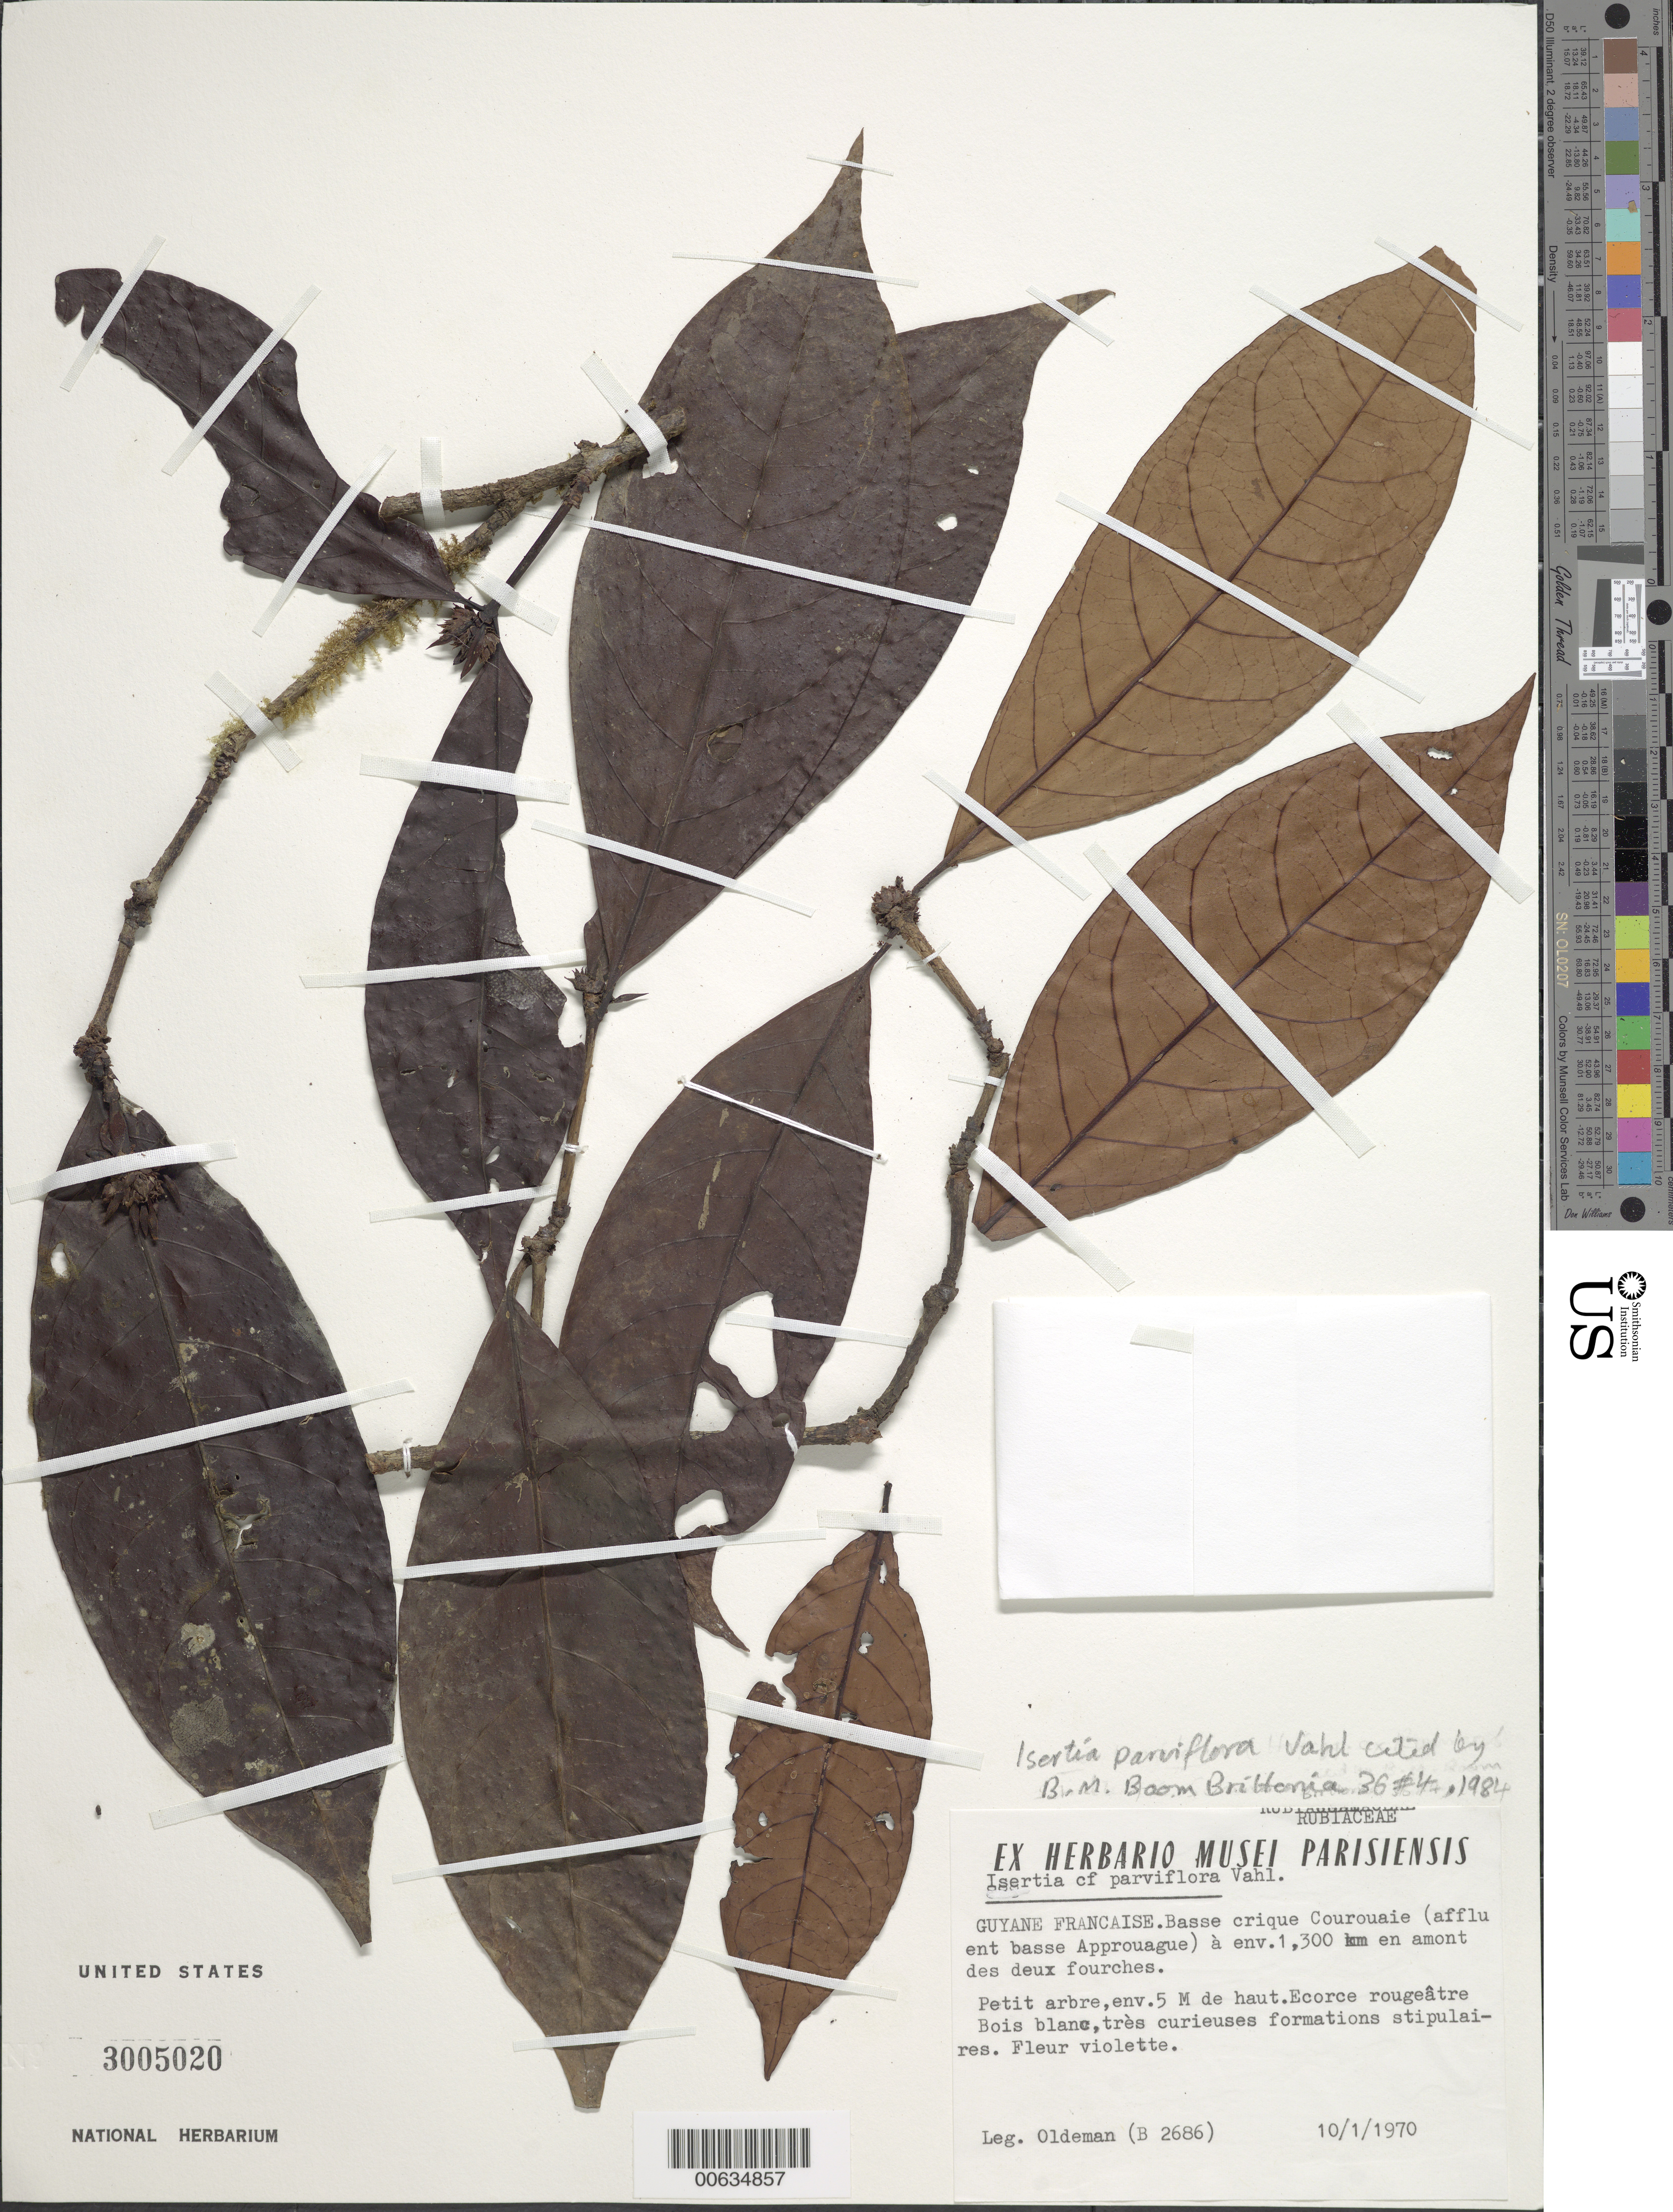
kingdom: Plantae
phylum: Tracheophyta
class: Magnoliopsida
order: Gentianales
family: Rubiaceae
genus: Isertia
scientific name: Isertia parviflora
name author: Vahl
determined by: Boom, B. M.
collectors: R. Oldeman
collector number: B 2686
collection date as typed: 10-Jan-70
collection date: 1970-01-10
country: French Guiana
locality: Basse crique Courouaïe (affluent basse Approuague), a env. 1,300 km en amont des deux fourches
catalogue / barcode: US 3005020